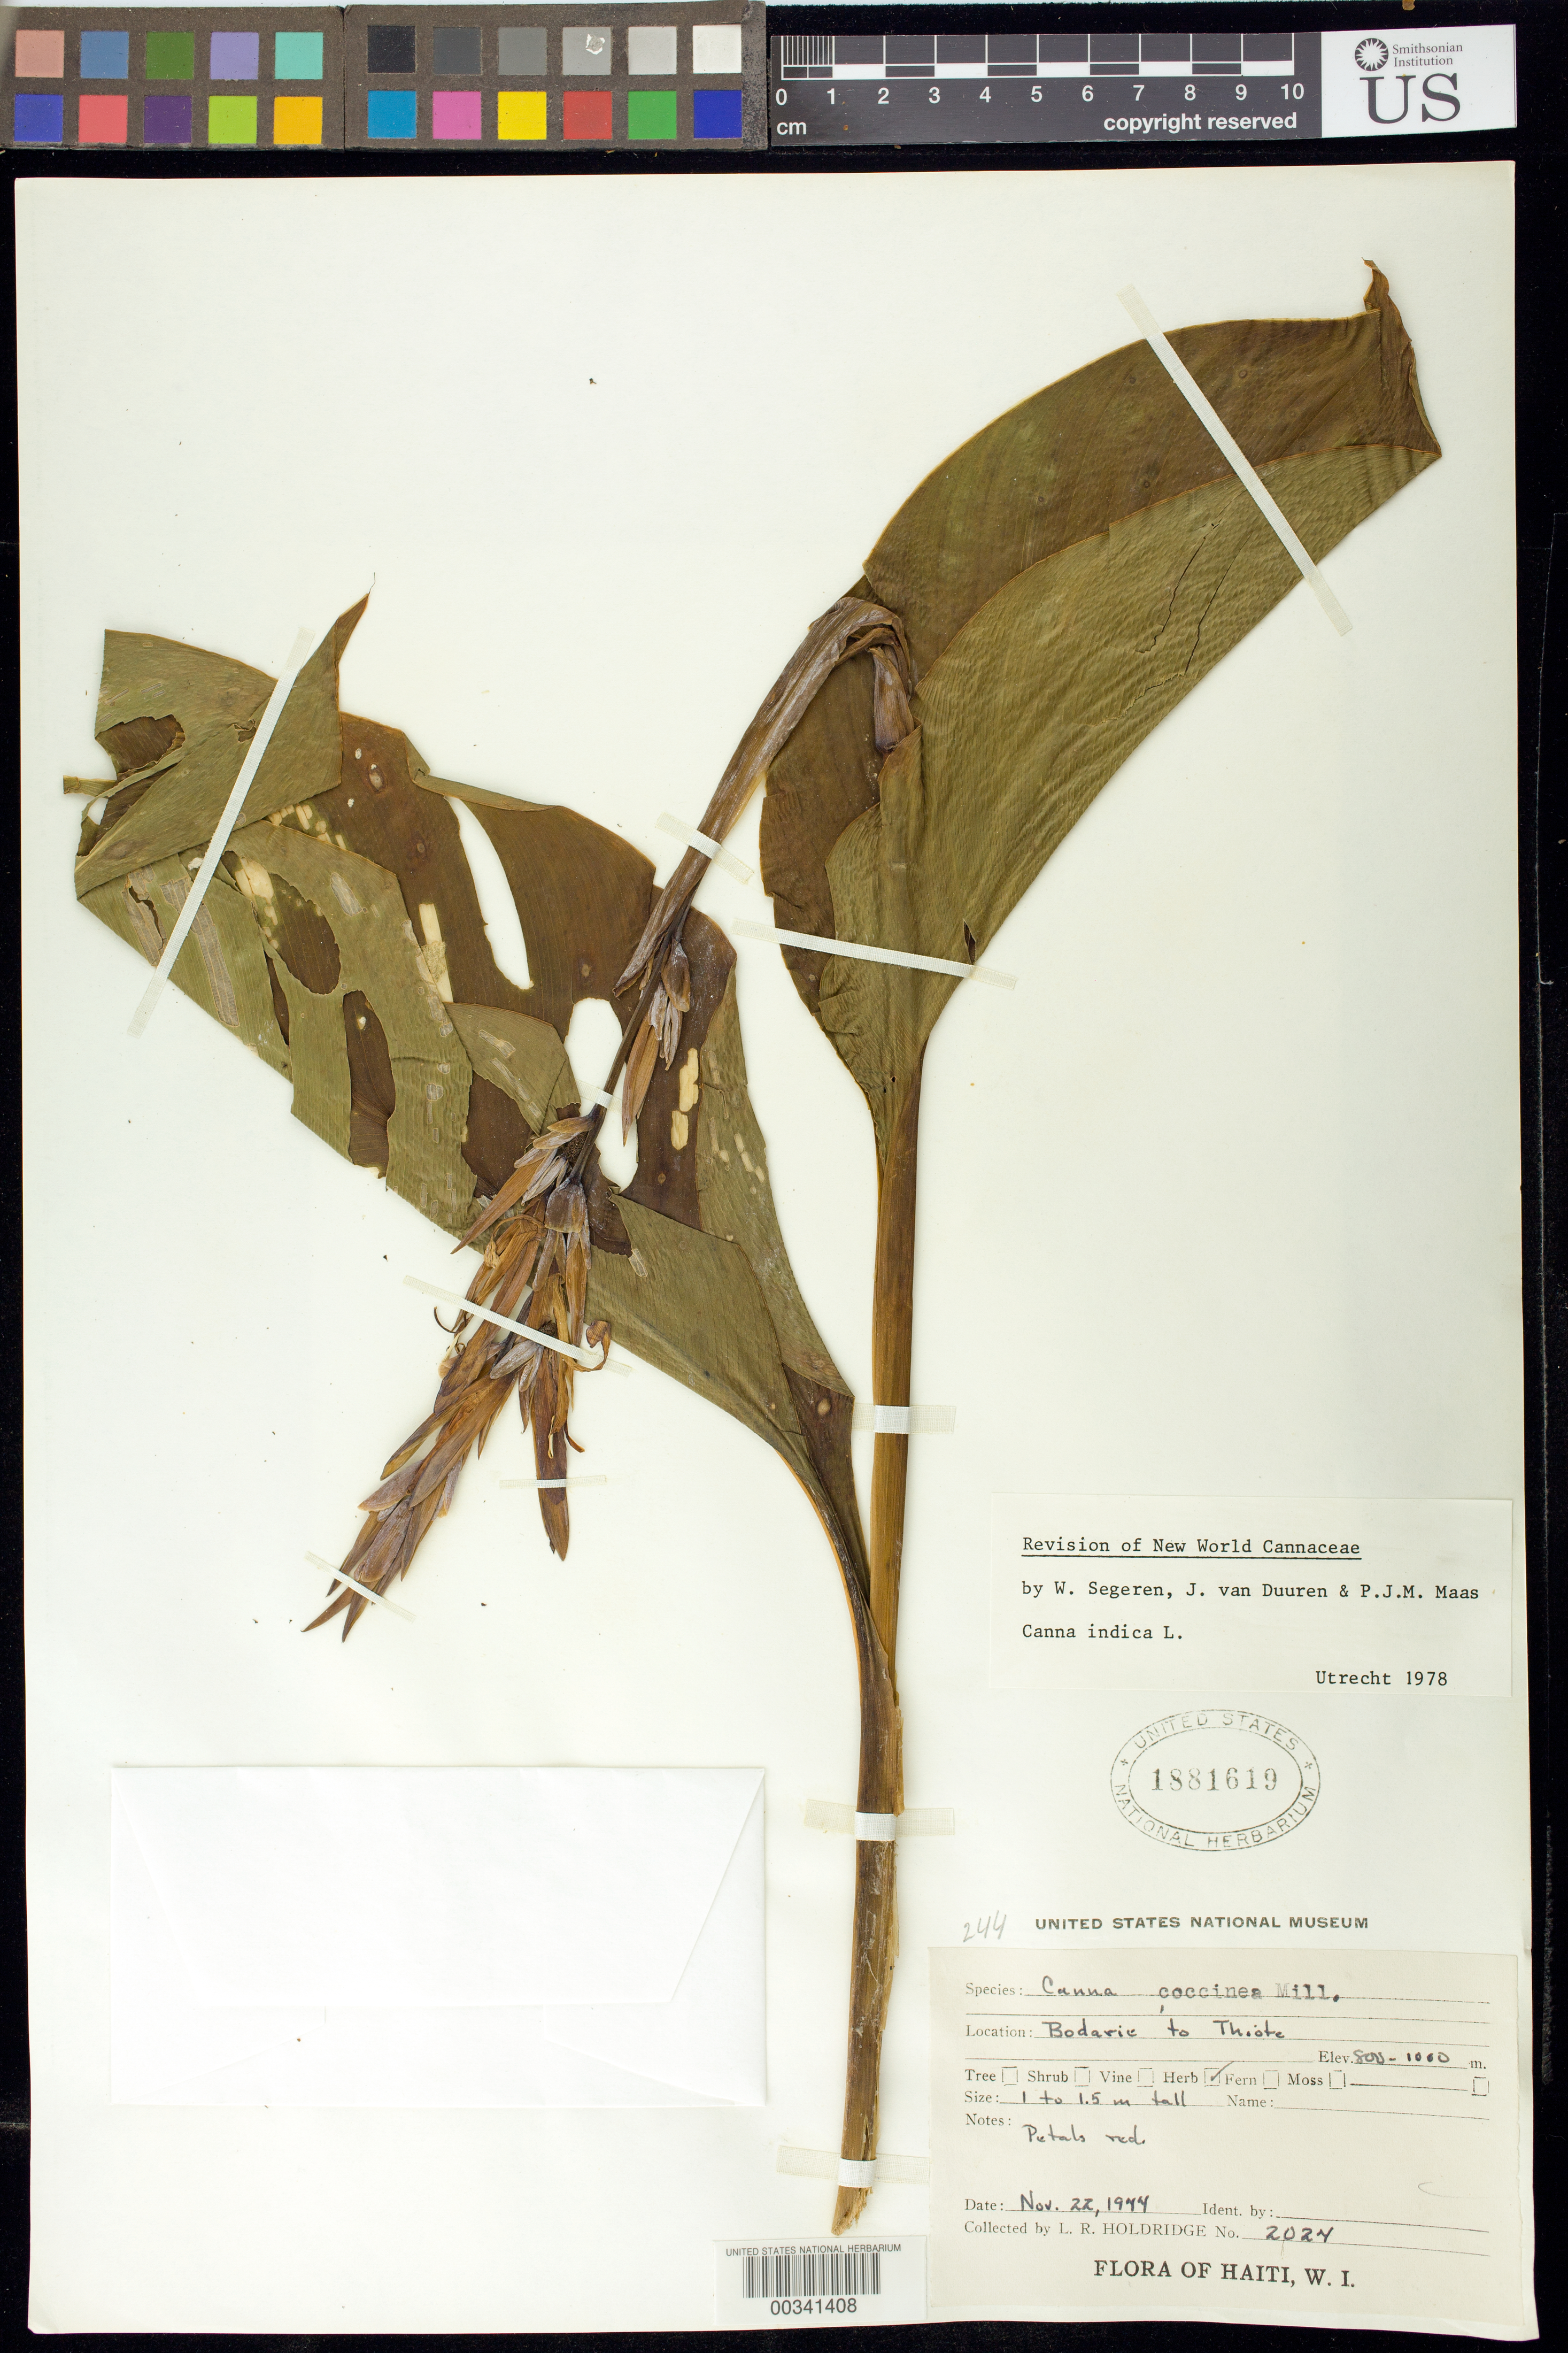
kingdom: Plantae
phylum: Tracheophyta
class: Liliopsida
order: Zingiberales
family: Cannaceae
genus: Canna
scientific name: Canna indica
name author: L.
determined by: Segeren, W.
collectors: L. Holdridge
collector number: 2024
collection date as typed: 22 Nov 1944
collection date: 1944-11-22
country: Haiti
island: Hispaniola Island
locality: Bodarie to thiote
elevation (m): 800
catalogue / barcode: US 1881619